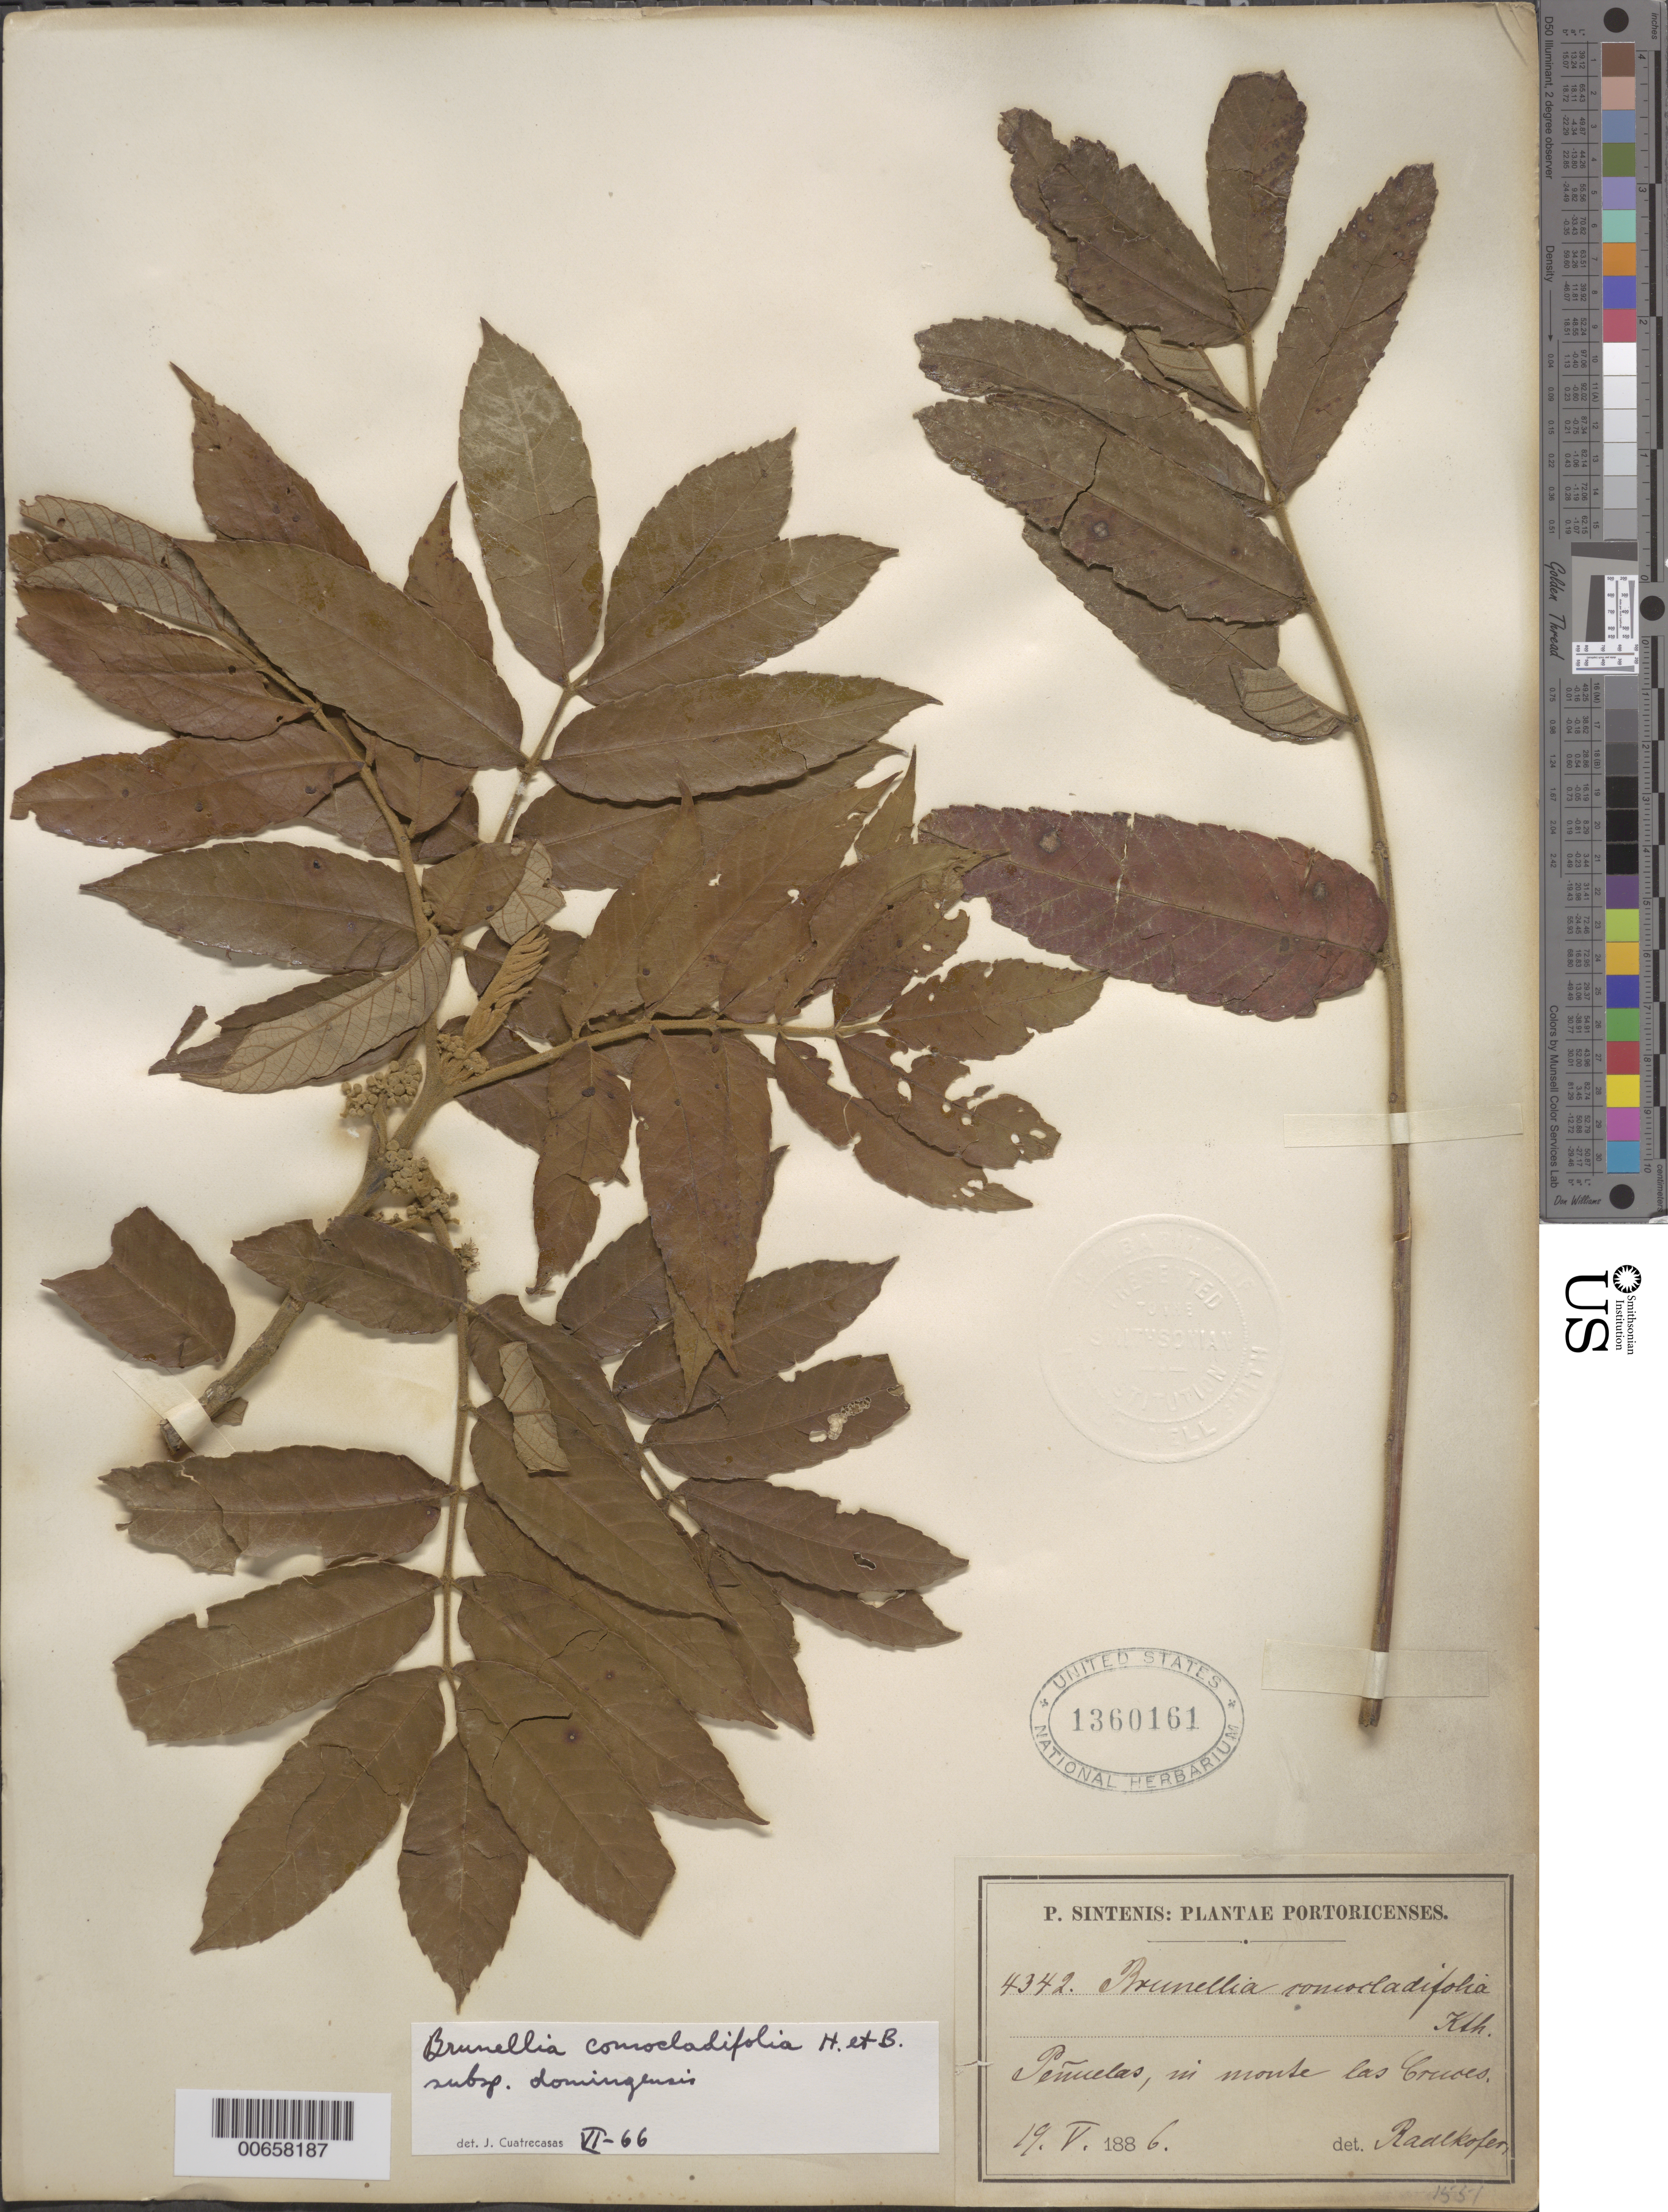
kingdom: Plantae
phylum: Tracheophyta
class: Magnoliopsida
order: Oxalidales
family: Brunelliaceae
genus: Brunellia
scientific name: Brunellia comocladifolia subsp. domingensis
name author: Cuatrec.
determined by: Cuatrecasas, J.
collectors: P. Sintenis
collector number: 4342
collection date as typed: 19 May 1886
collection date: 1886-05-19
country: Puerto Rico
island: Greater Antilles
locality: Penuelas, in monte las cruces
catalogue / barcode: US 1360161